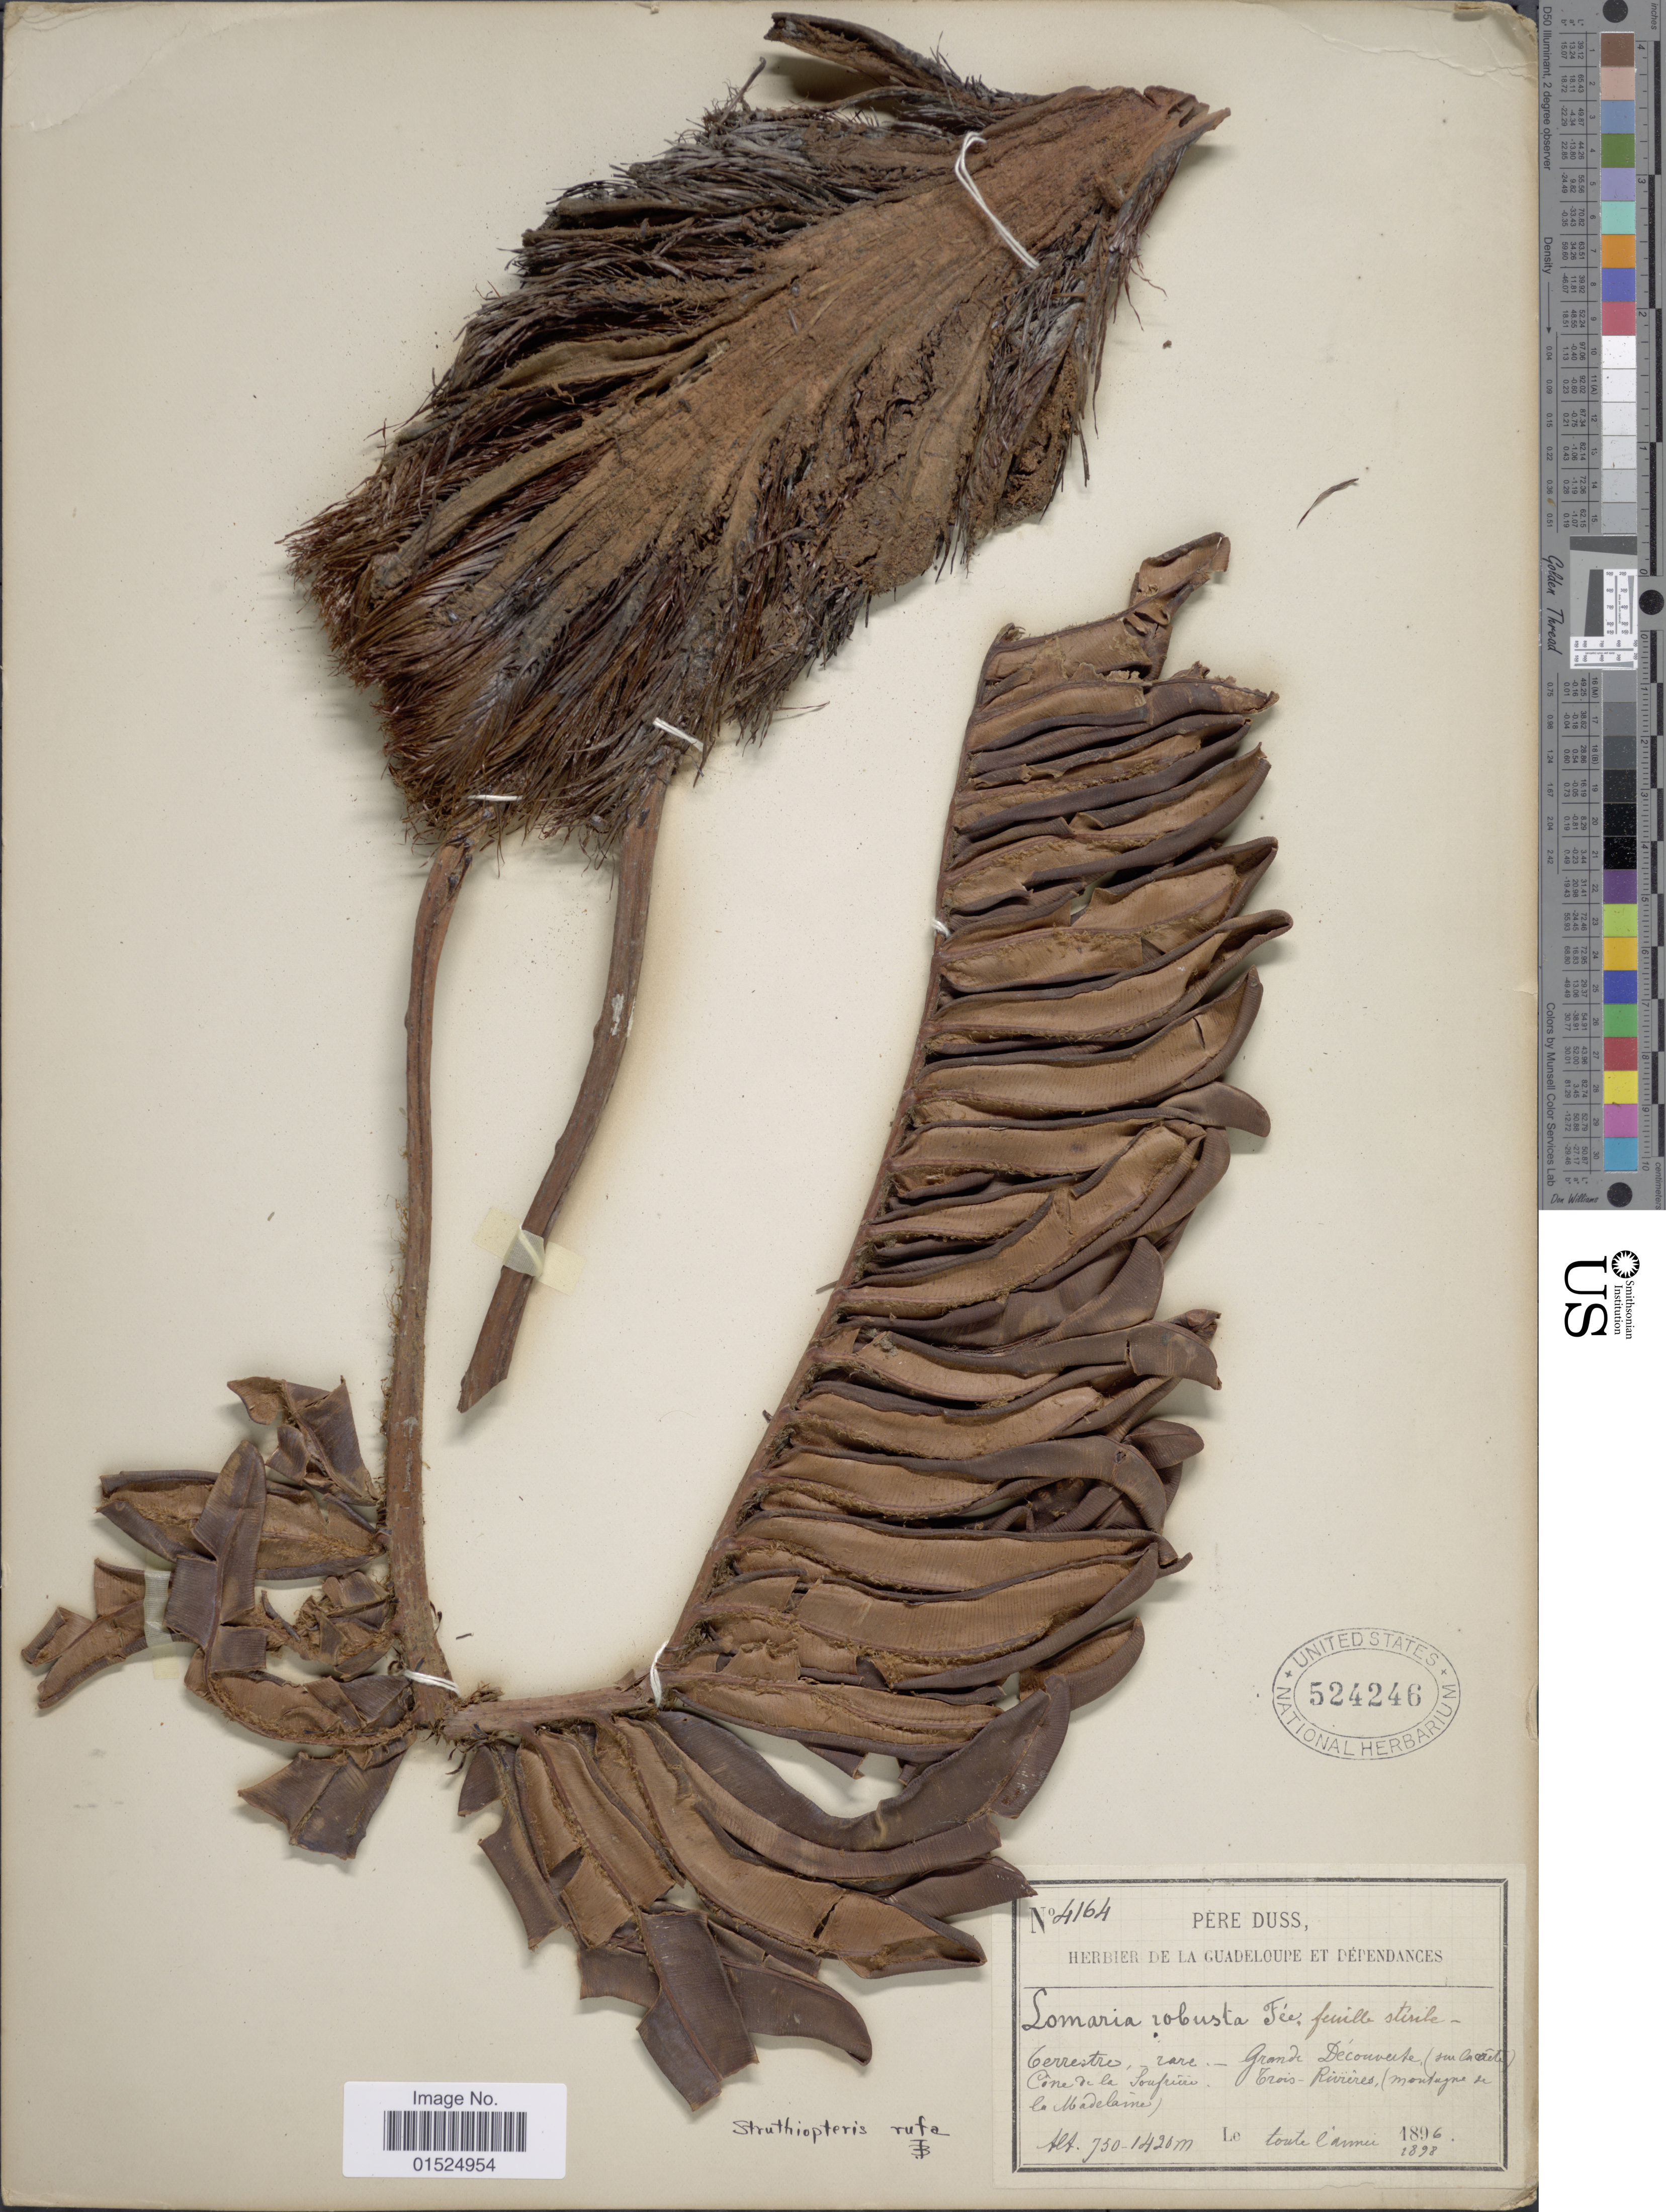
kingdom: Plantae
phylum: Tracheophyta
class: Polypodiopsida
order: Polypodiales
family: Blechnaceae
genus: Blechnum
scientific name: Blechnum rufum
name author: (Spreng.) C. Chr.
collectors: Père Duss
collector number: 4164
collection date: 1896/1898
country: Guadeloupe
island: Leeward Is.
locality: Terrestre rare, Grande Decouverte (sur la crête), Cone de la Soufriere, Trois Rivieres (montagne de la Madeleine)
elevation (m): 750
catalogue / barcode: US 524246